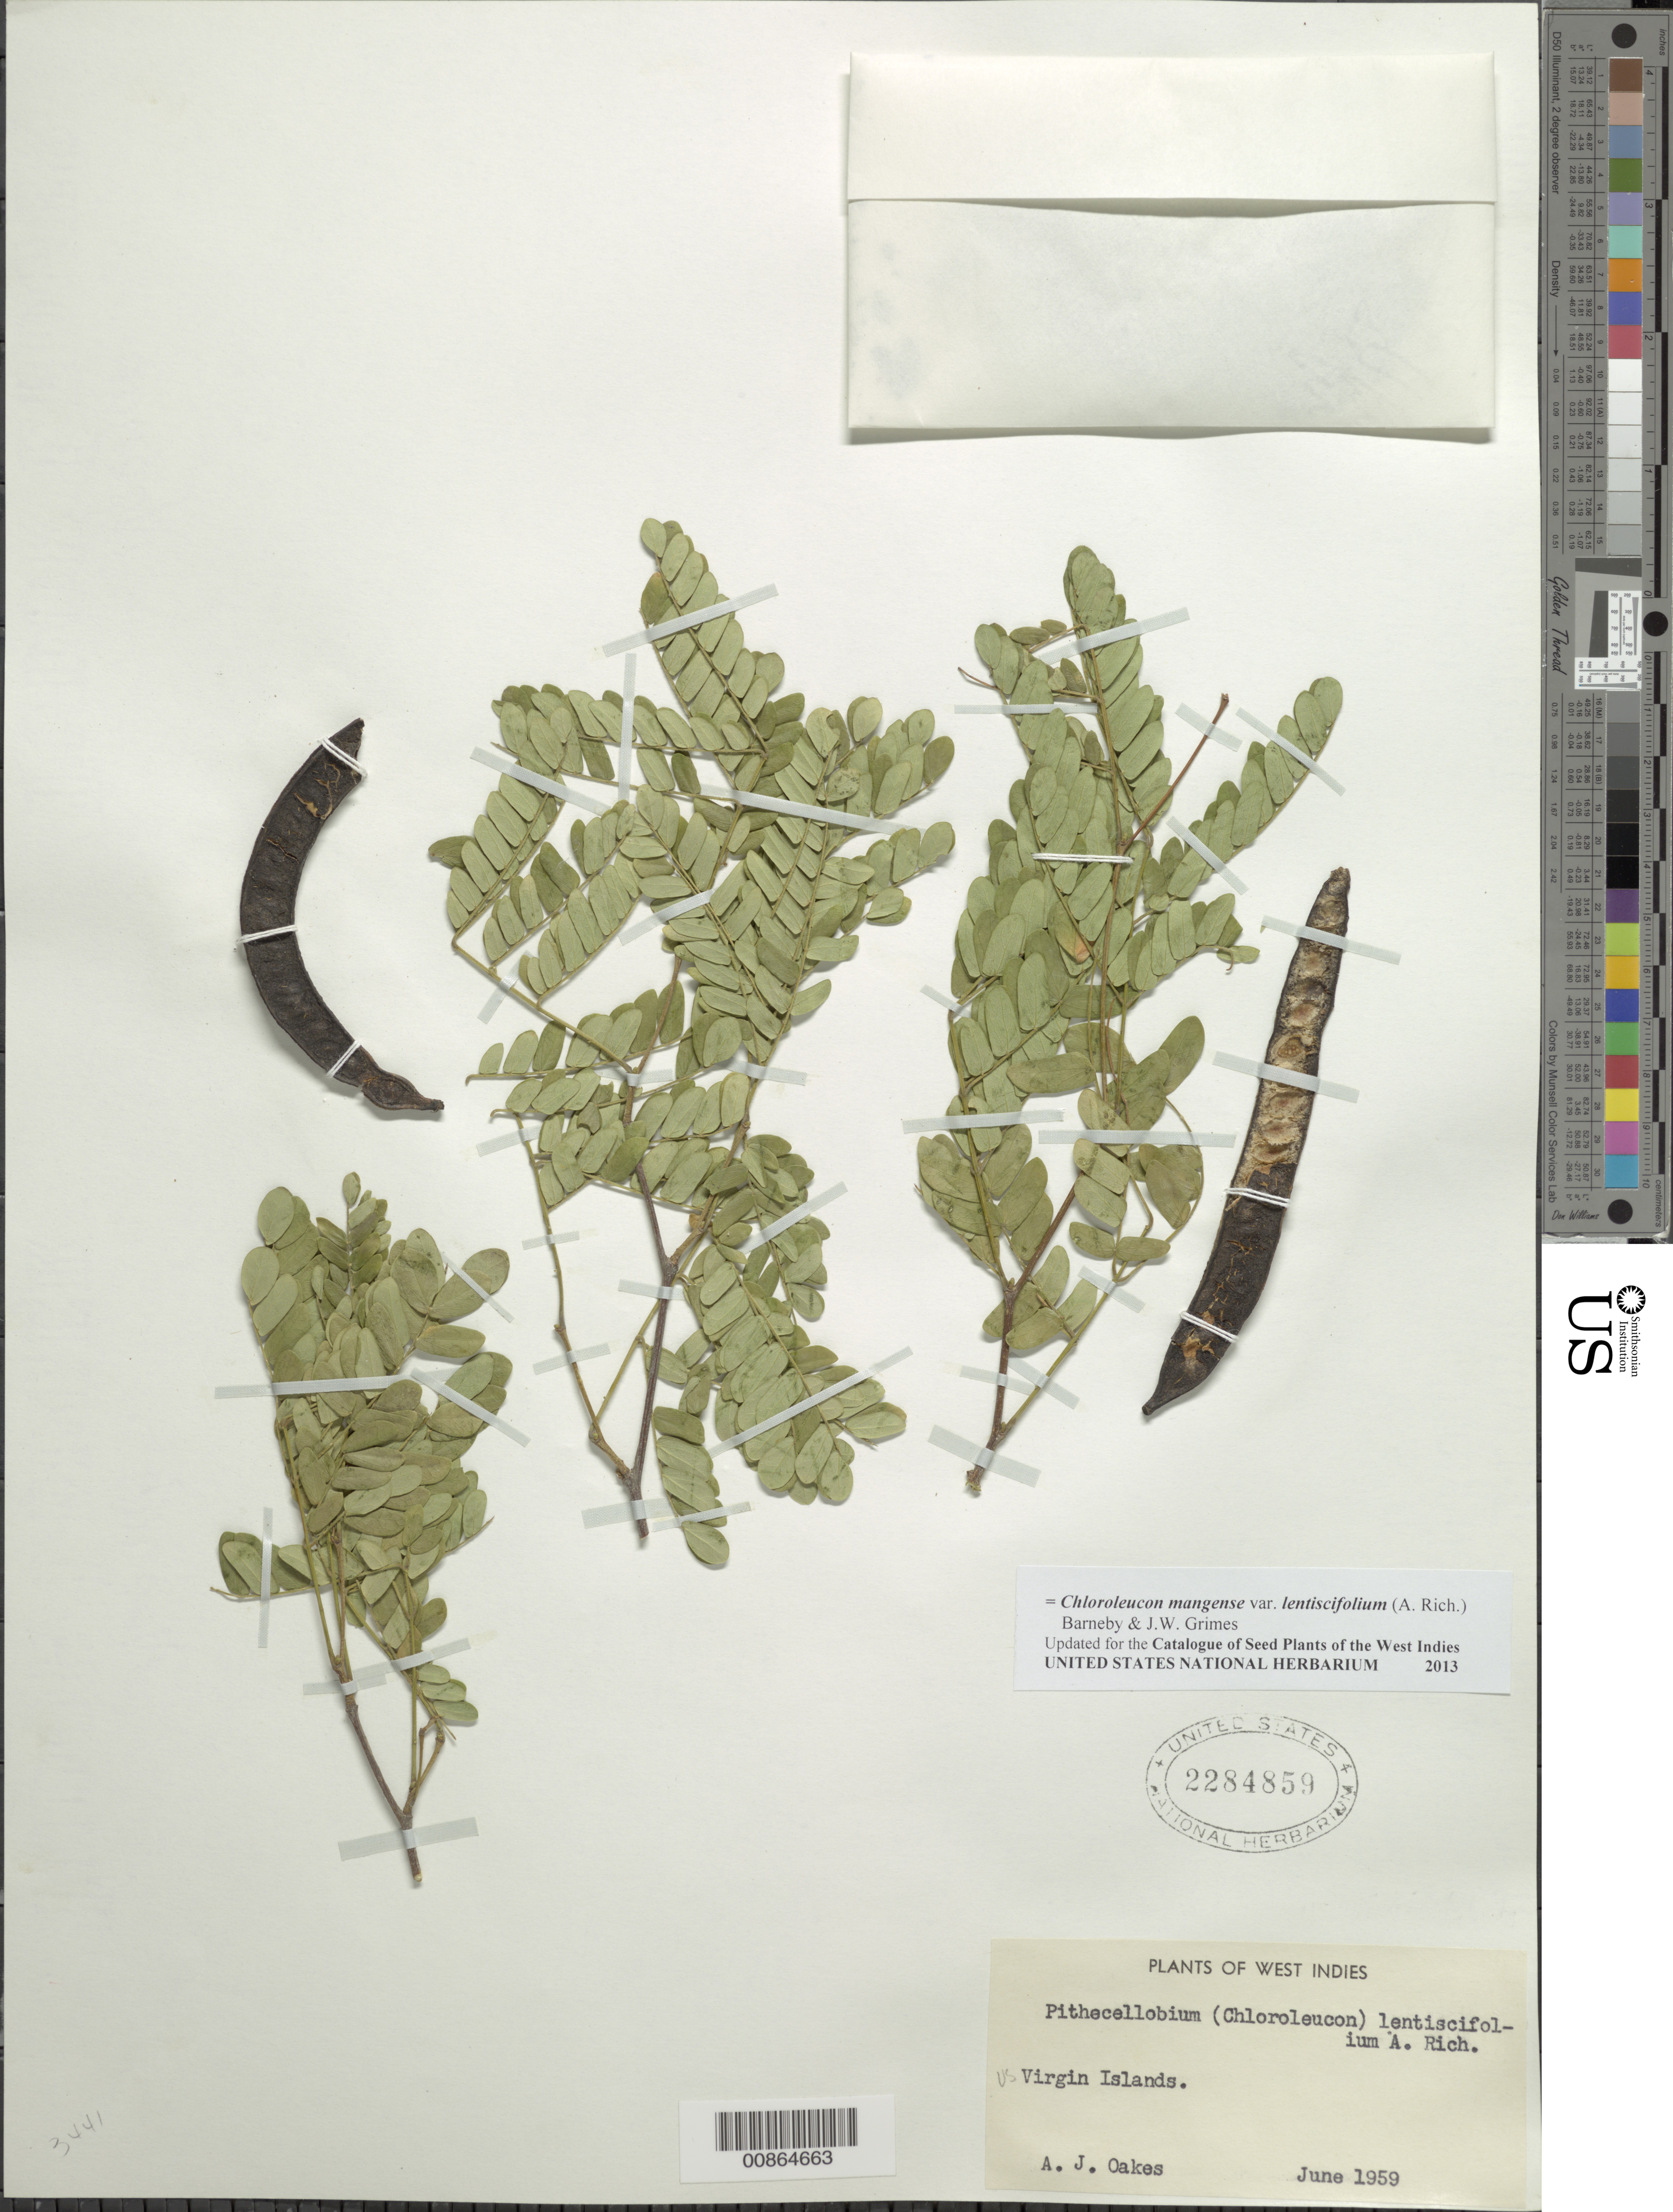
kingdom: Plantae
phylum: Tracheophyta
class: Magnoliopsida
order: Fabales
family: Fabaceae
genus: Chloroleucon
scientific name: Chloroleucon mangense var. lentiscifolium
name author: (A. Rich.) Barneby & J.W. Grimes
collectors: A. Oakes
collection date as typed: Jun 1959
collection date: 1959-06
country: U.S. Virgin Islands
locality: Virgin Islands.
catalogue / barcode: US 2284859